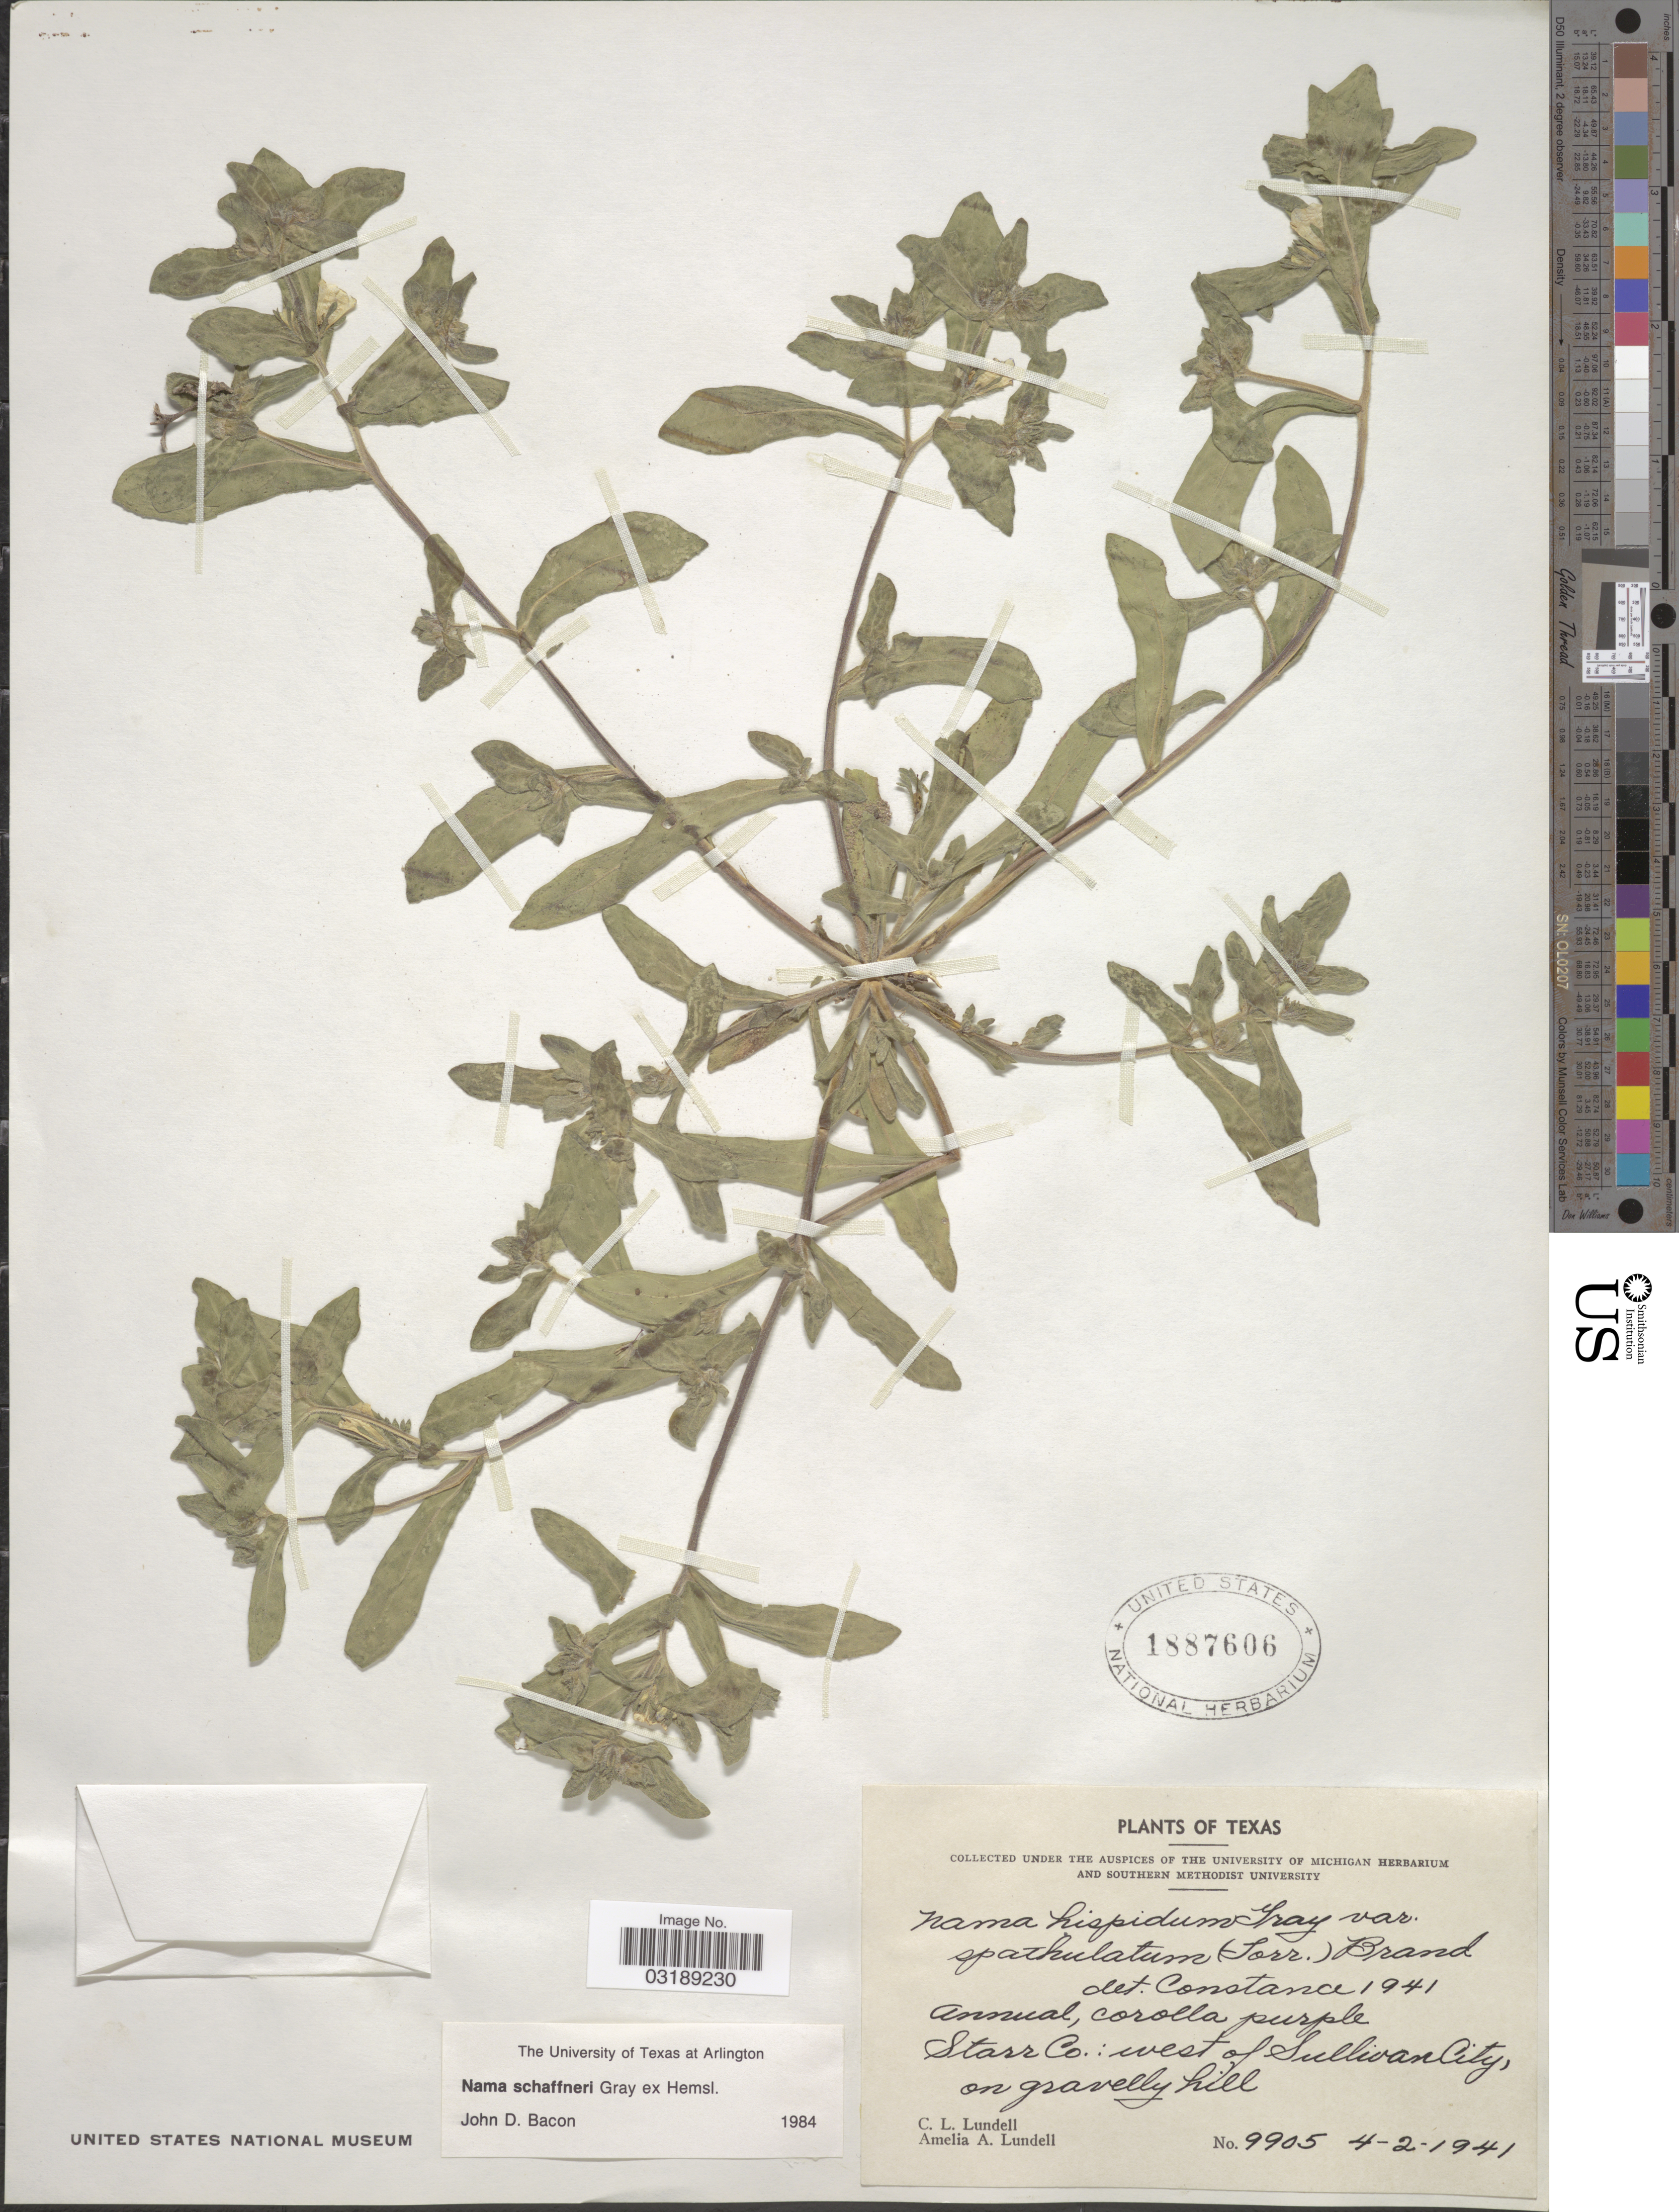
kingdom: Plantae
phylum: Tracheophyta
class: Magnoliopsida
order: Boraginales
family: Namaceae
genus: Nama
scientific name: Nama schaffneri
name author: A. Gray in Hemsl.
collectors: C. L. Lundell & A. A. Lundell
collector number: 9905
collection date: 1941-04-02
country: United States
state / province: Texas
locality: Starr Co.: west of Sullivan City, on gravelly hill.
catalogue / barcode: US 1887606